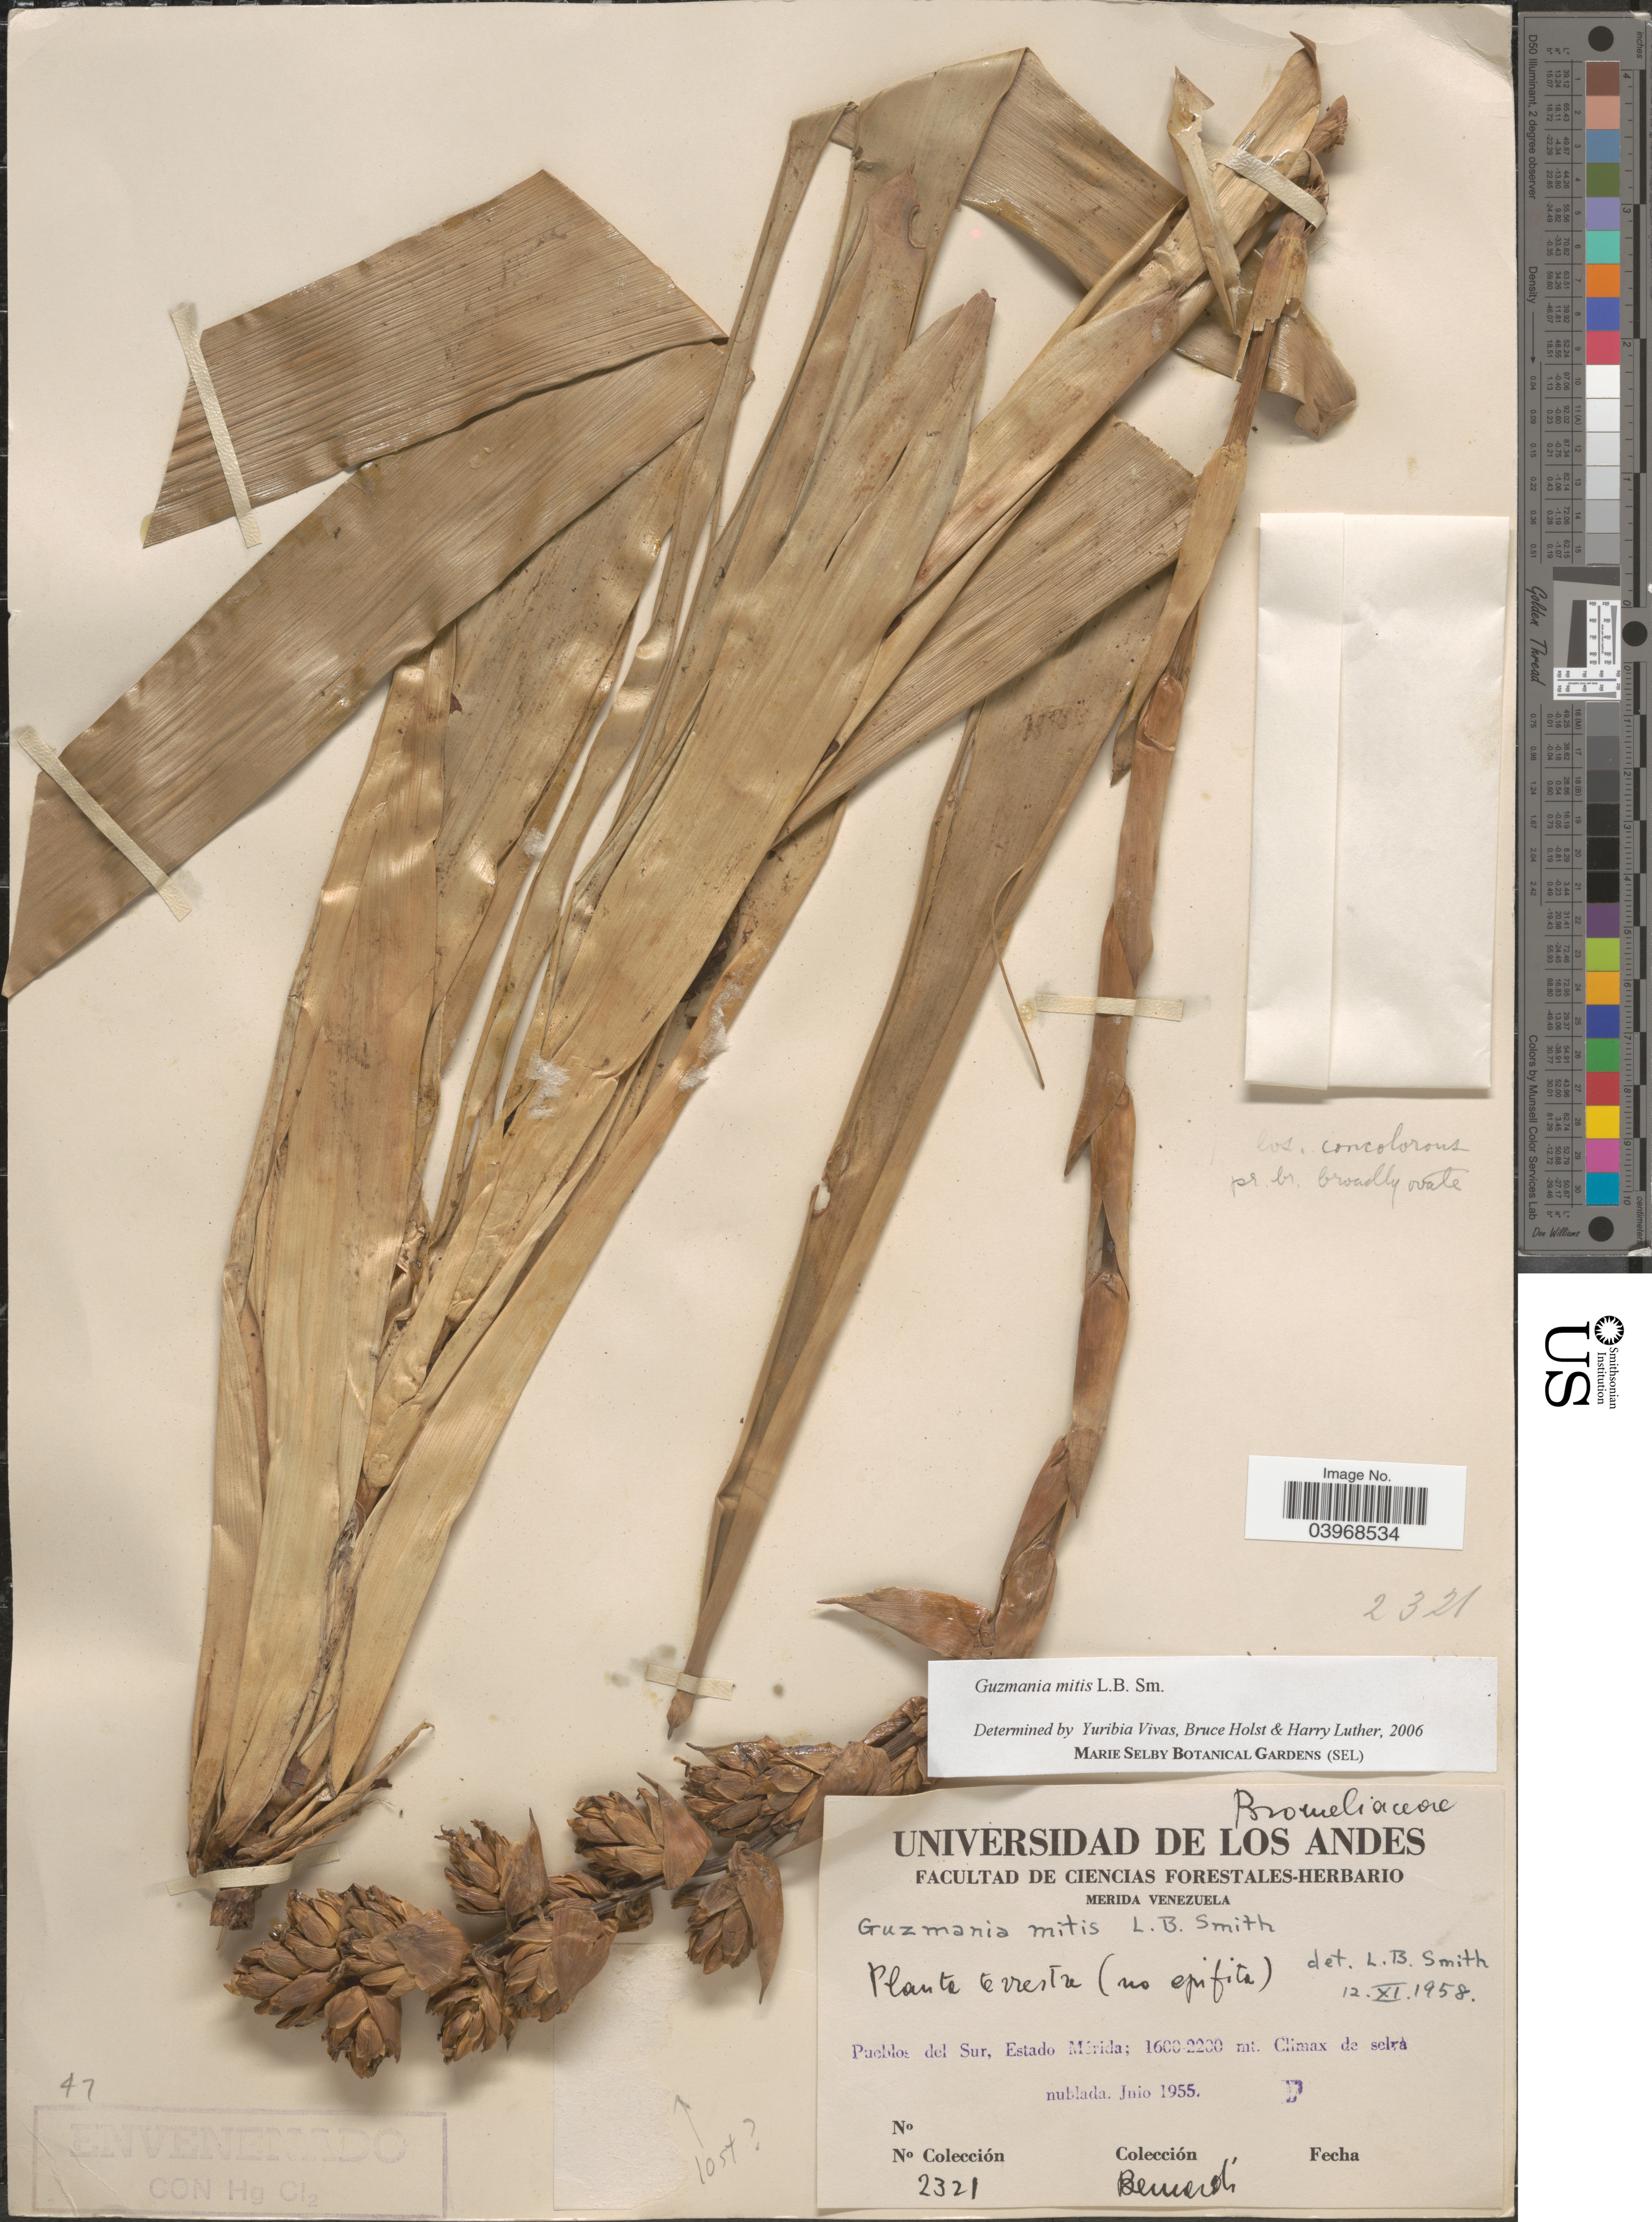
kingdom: Plantae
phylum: Tracheophyta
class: Liliopsida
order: Poales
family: Bromeliaceae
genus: Guzmania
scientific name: Guzmania mitis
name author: L.B. Sm.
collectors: Bernardi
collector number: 2321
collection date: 1955-06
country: Venezuela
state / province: Merida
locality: Pueblos del Sur. Climax de selva nublada.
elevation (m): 1600